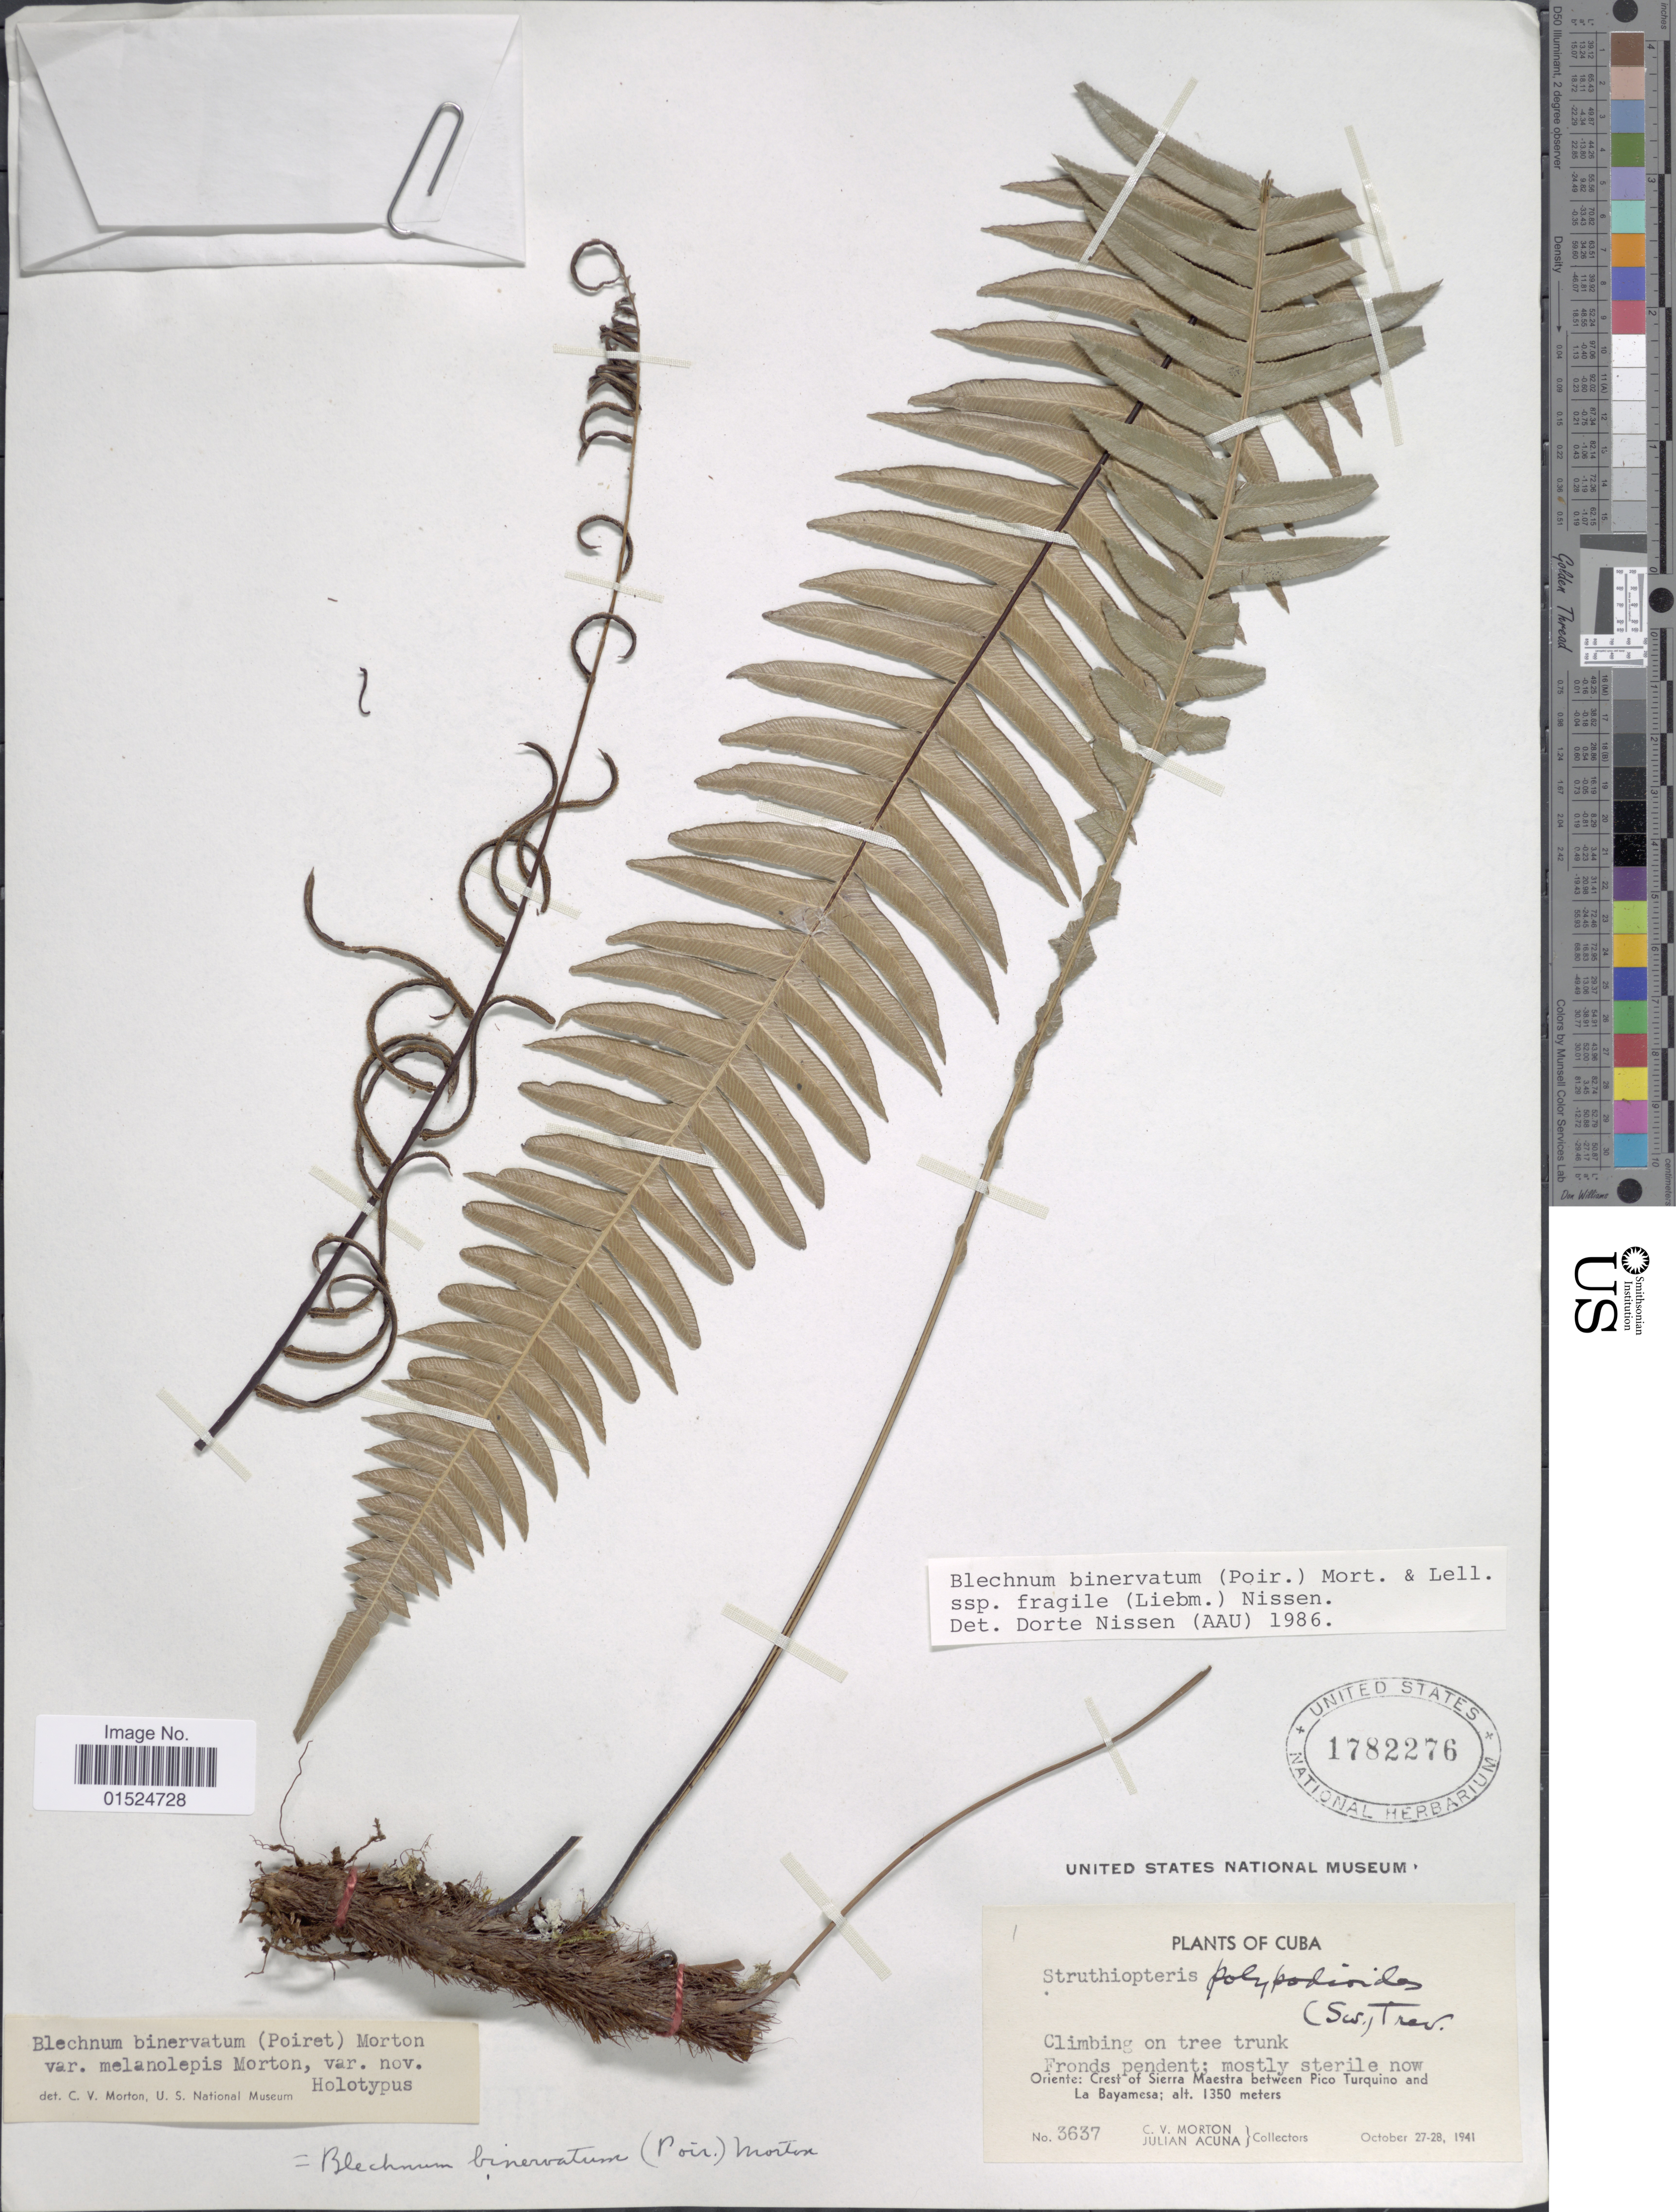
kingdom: Plantae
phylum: Tracheophyta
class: Polypodiopsida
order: Polypodiales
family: Blechnaceae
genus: Blechnum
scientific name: Blechnum fragile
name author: (Liebm.) C.V. Morton & Lellinger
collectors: C. V. Morton & J. B. Acuña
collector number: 3637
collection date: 1941-10-27/1941-10-28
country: Cuba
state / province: Oriente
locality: Crest of Sierra Maestra between Pico Turquino and La Bayamesa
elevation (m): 1350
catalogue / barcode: US 1782276